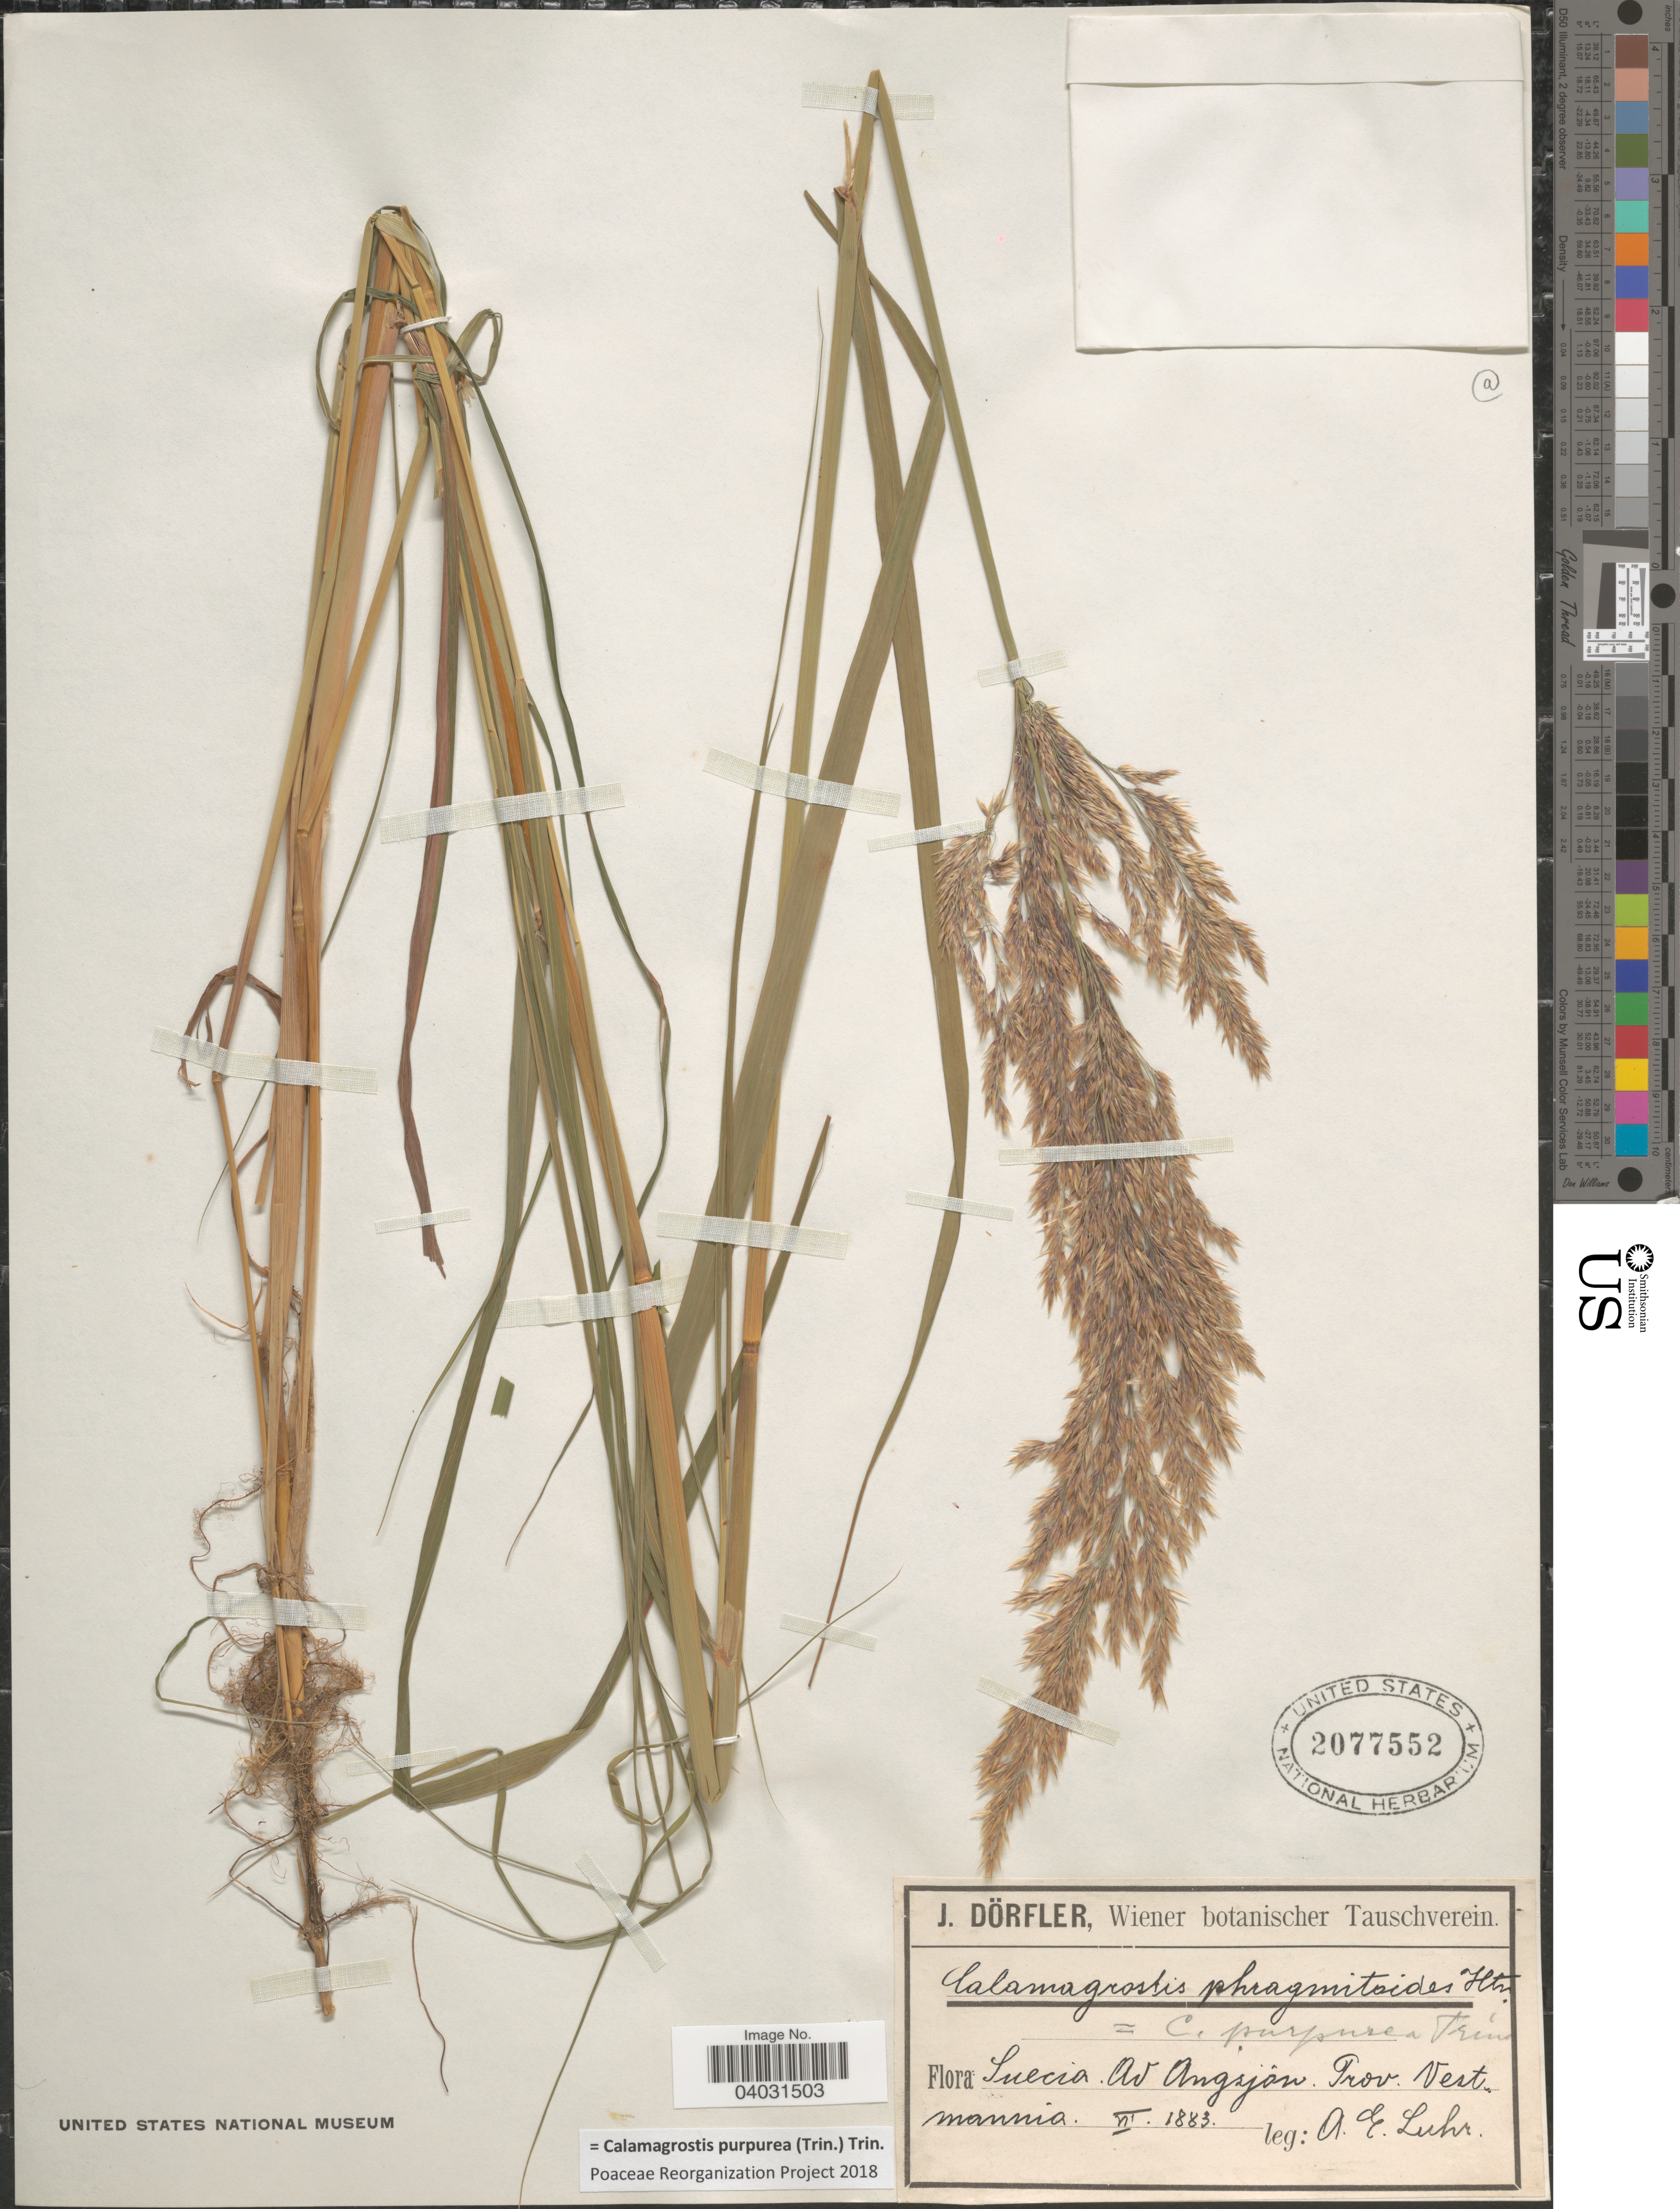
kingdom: Plantae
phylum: Tracheophyta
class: Liliopsida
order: Poales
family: Poaceae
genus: Calamagrostis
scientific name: Calamagrostis purpurea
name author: (Trin.) Trin.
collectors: A. Luhr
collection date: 1883-07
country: Sweden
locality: Suecia. Ad Angsjön. Prov. Vestmannia.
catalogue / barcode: US 2077552